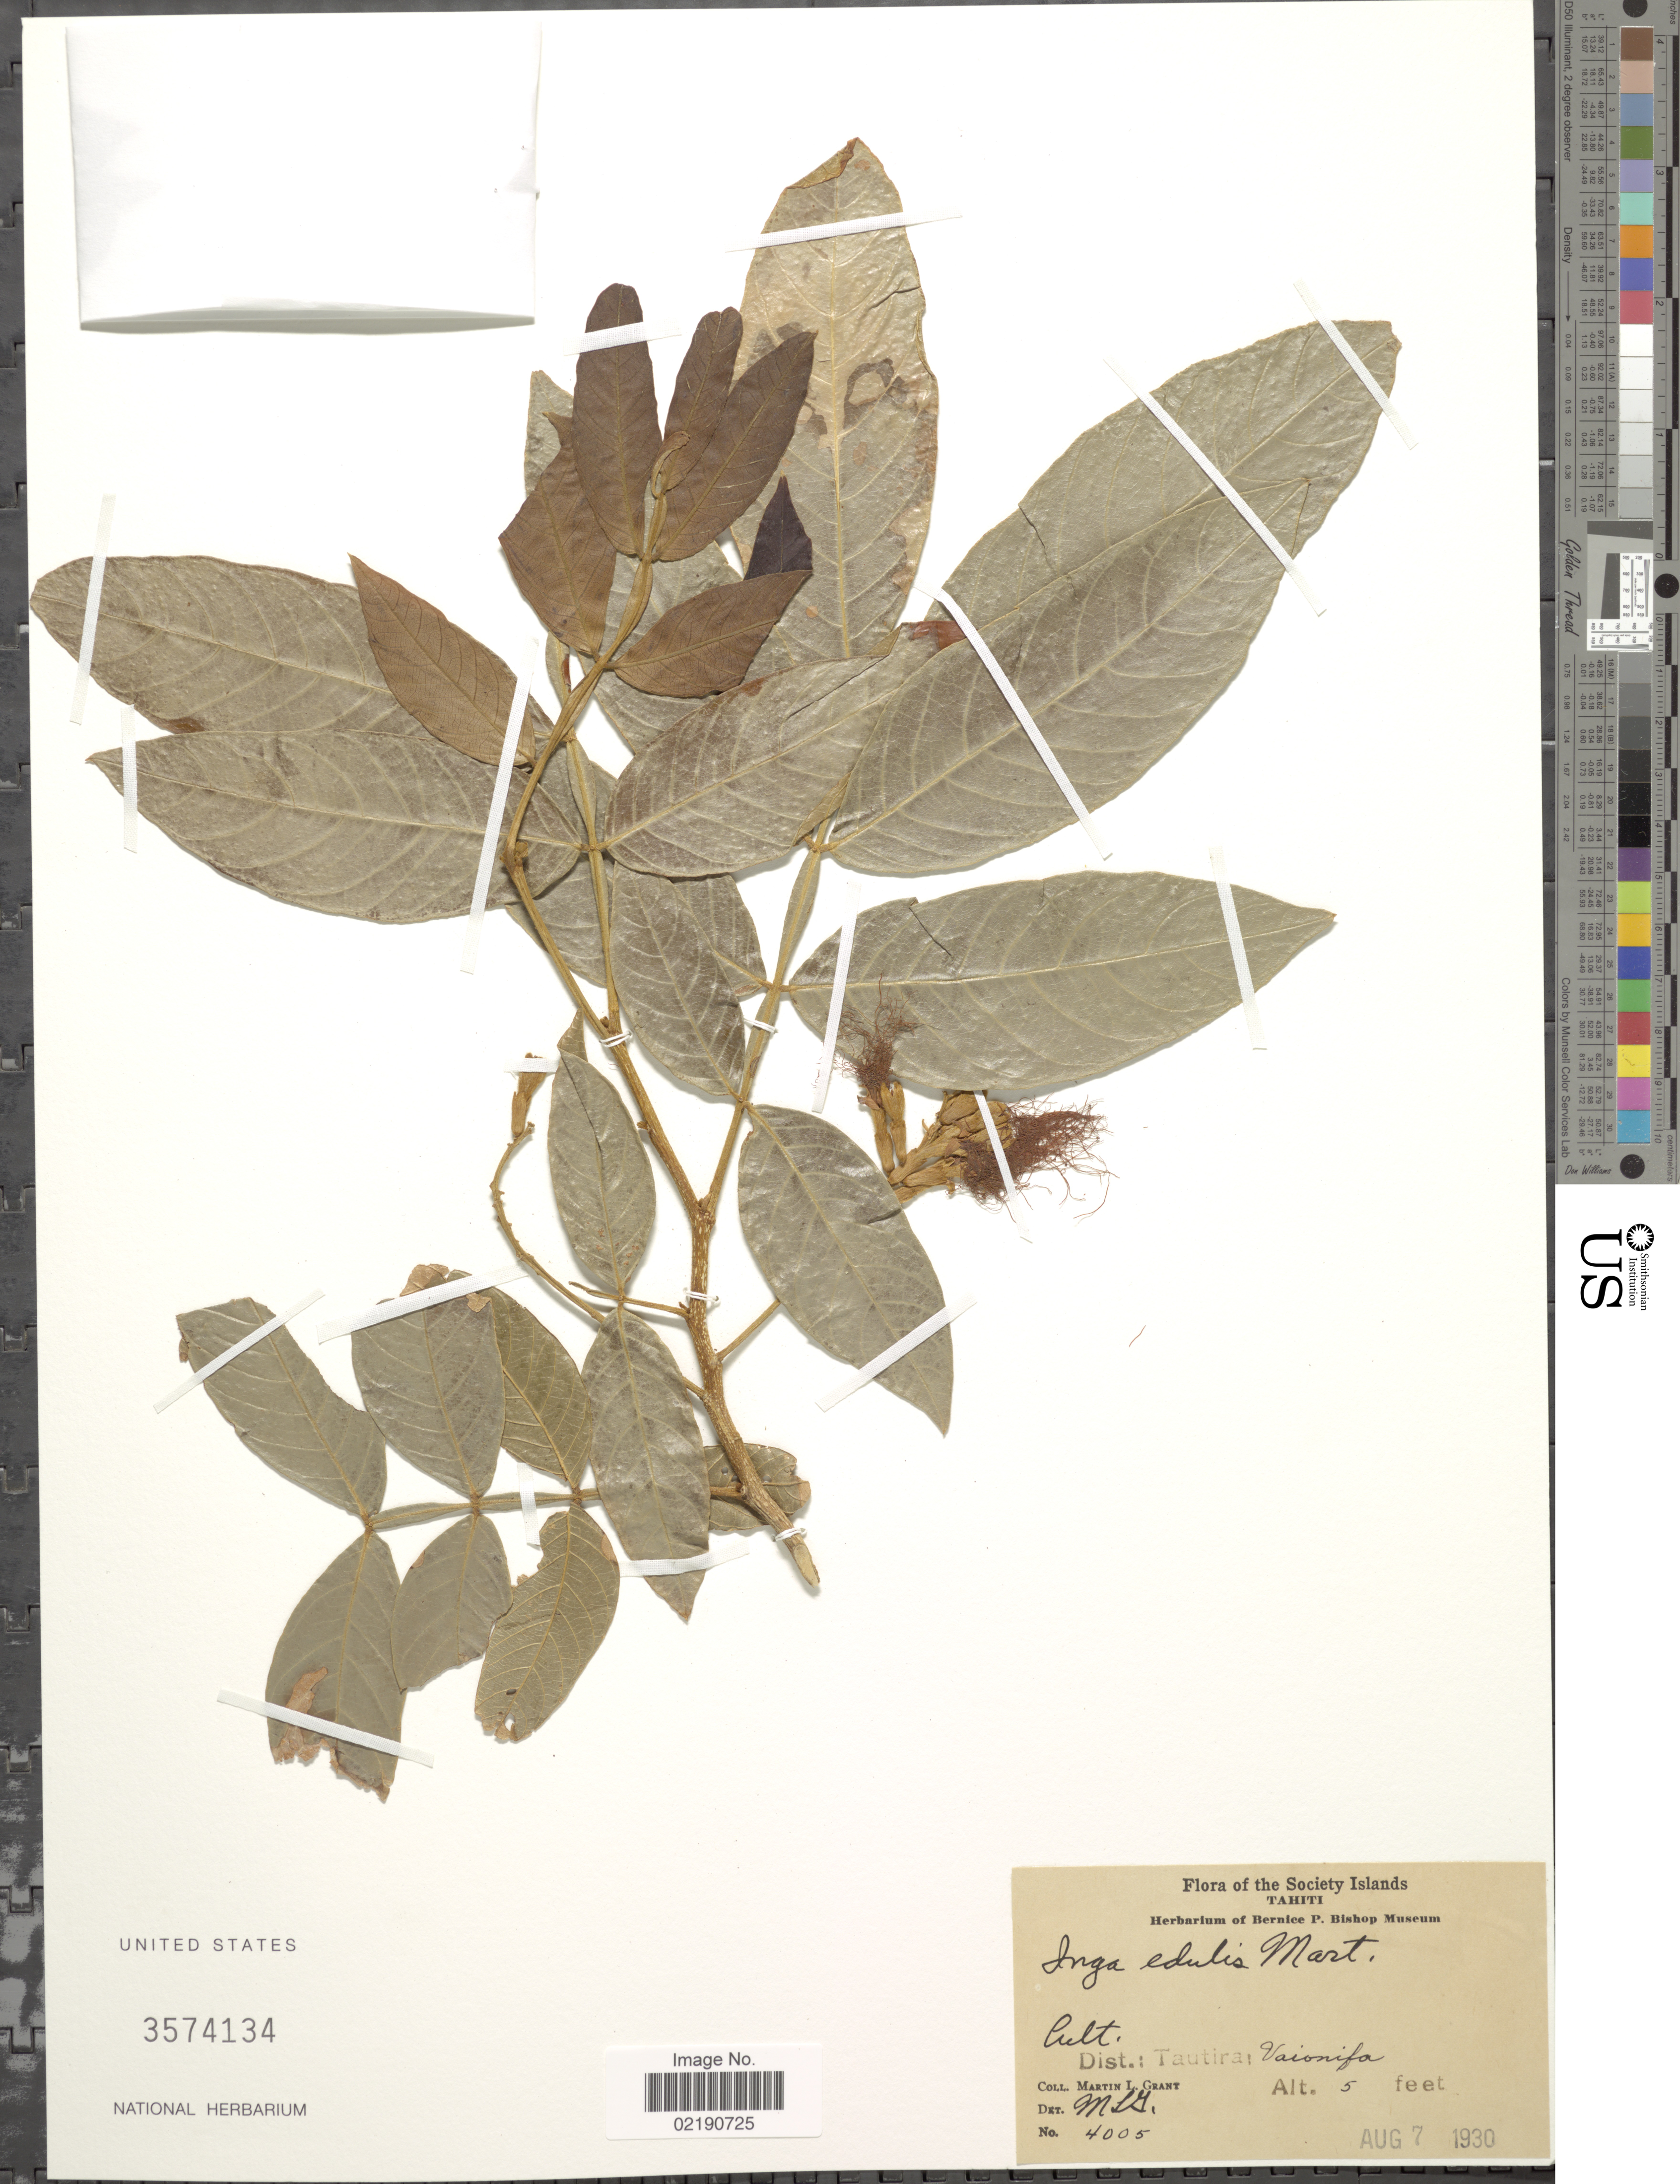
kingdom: Plantae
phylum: Tracheophyta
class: Magnoliopsida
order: Fabales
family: Fabaceae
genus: Inga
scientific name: Inga edulis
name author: Mart.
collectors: M. L. Grant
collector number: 4005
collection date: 1930-08-07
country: French Polynesia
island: Tahiti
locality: Society Islands, Tahiti, Dist. Tautira, Vaionifa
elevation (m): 2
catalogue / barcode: US 3574134